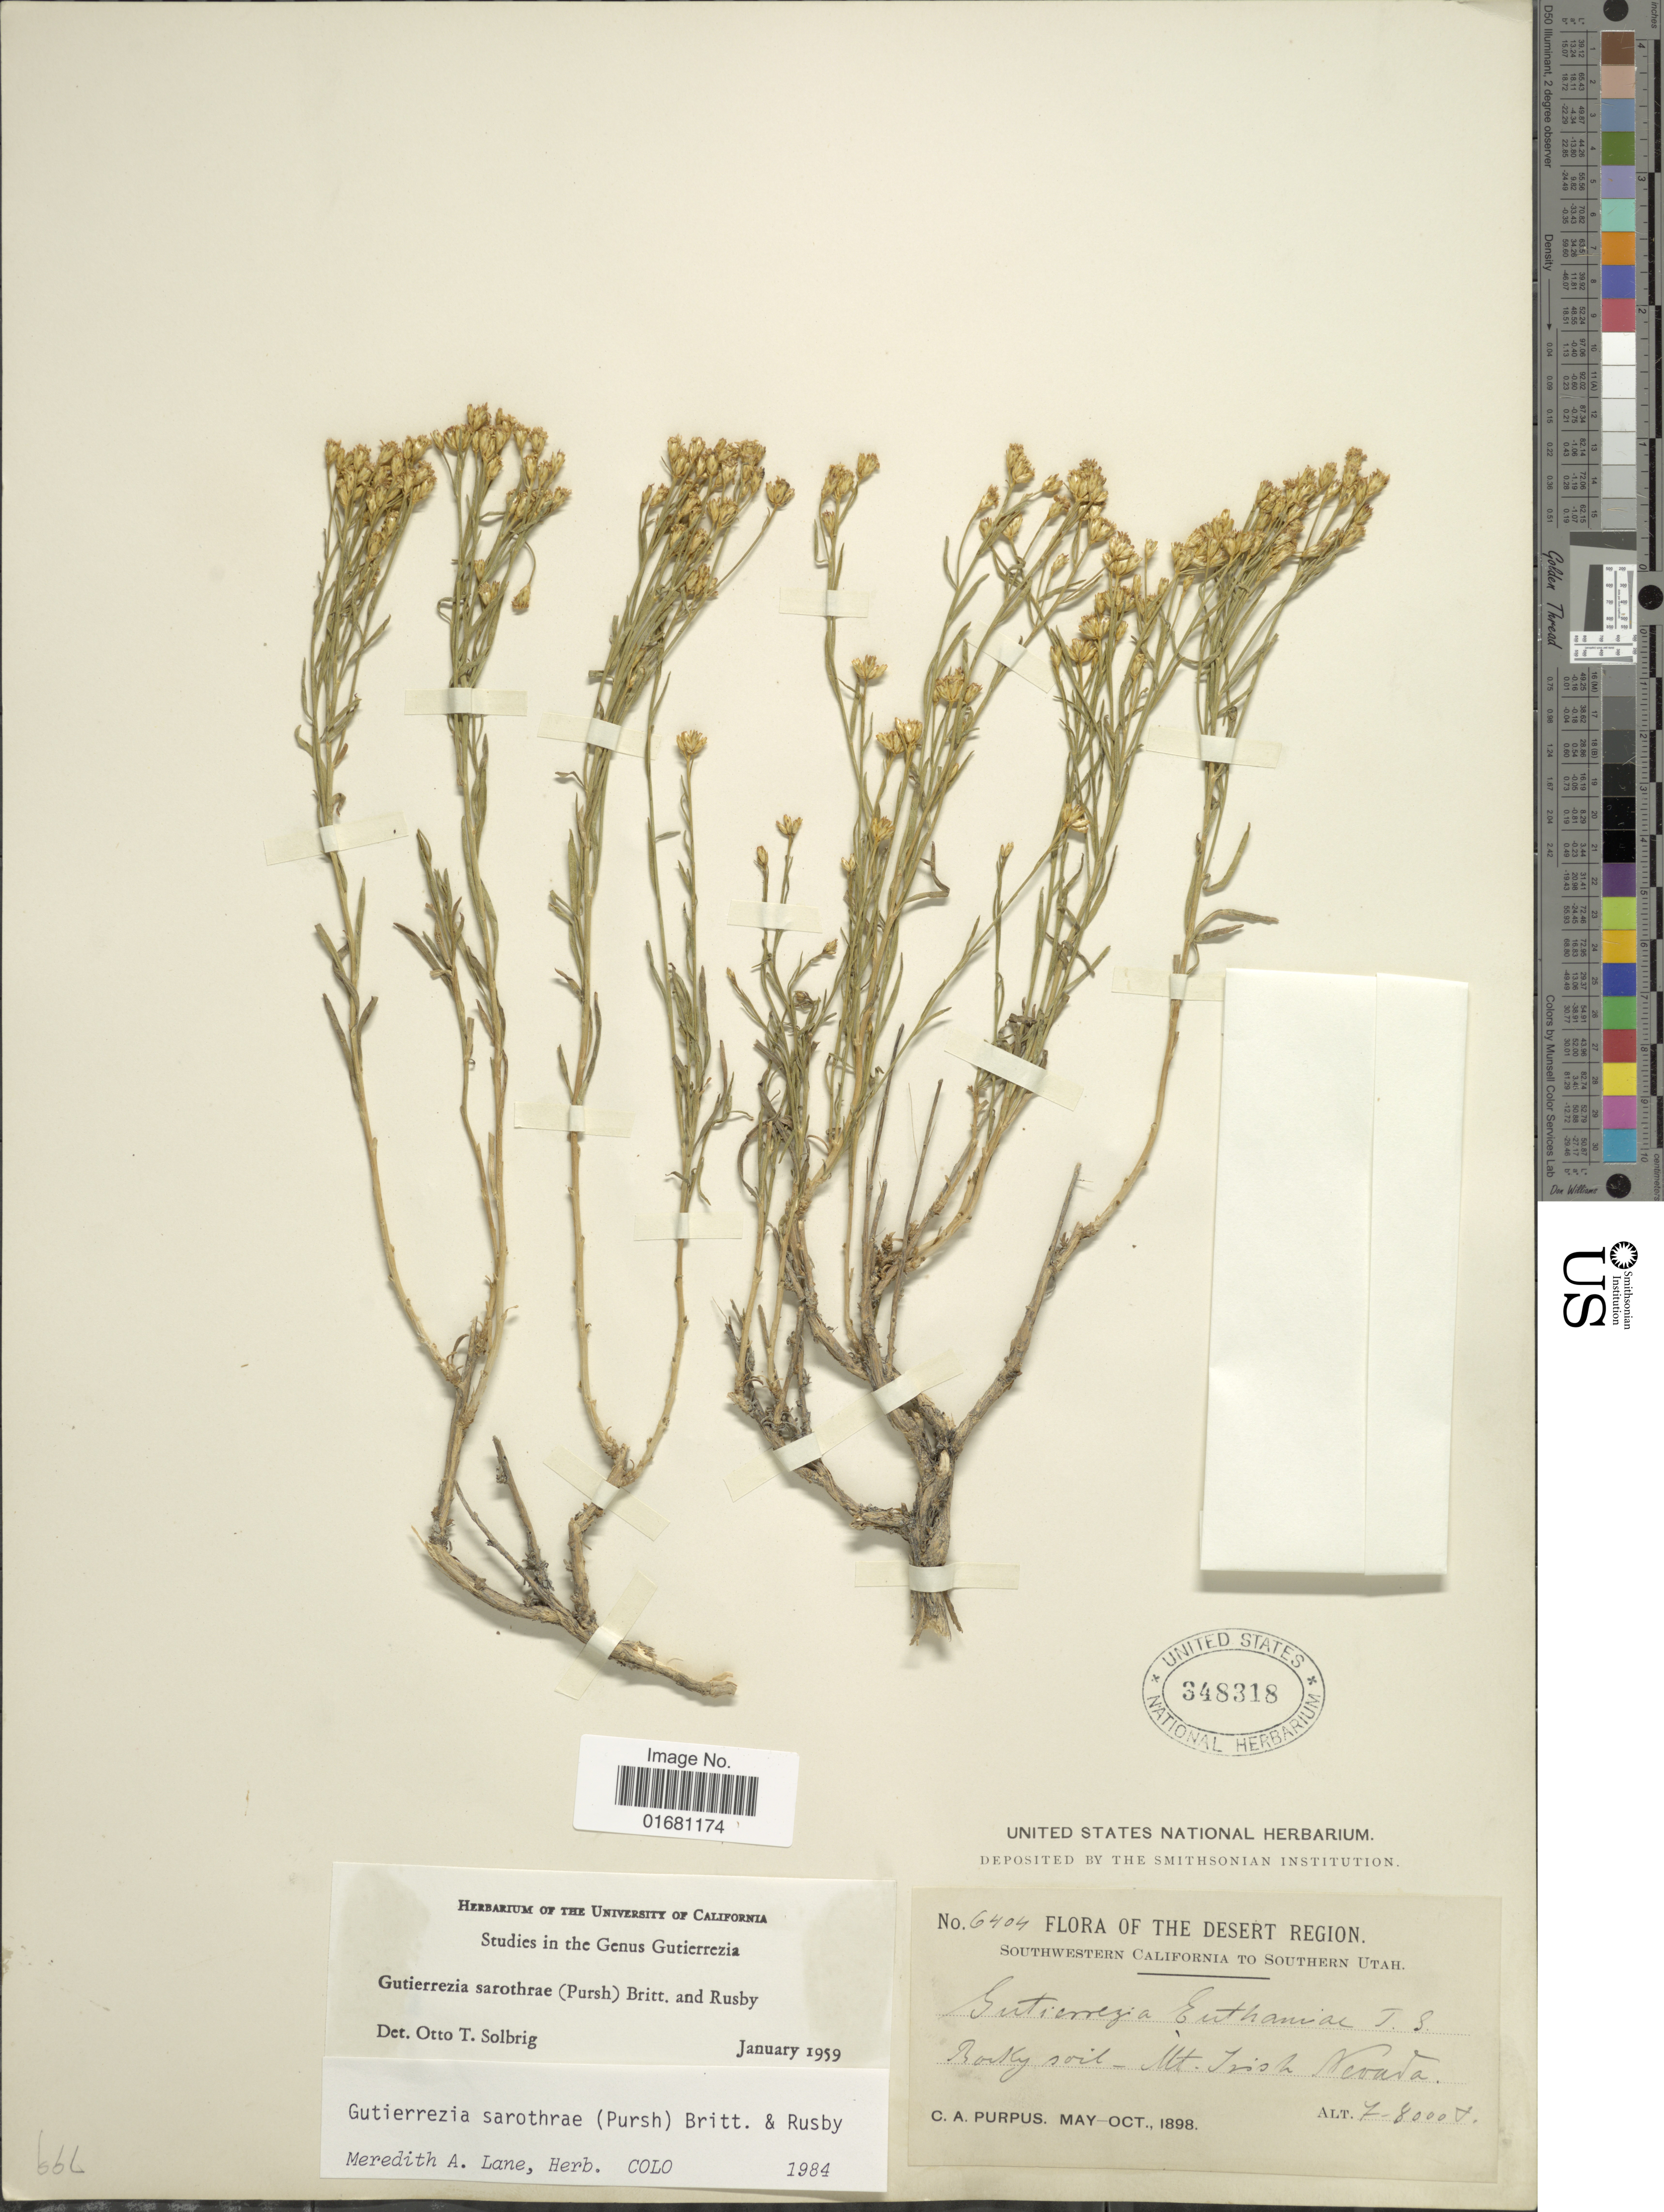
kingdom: Plantae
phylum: Tracheophyta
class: Magnoliopsida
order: Asterales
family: Asteraceae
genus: Gutierrezia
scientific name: Gutierrezia sarothrae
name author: (Pursh) Britton & Rusby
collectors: C. A. Purpus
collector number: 6404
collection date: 1898-05/1898-10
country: United States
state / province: Nevada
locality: The Desert Region, Southwestern California to Southern Utah, Rocky Soil- Mt. Irish, Nevada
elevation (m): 2134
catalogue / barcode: US 348318